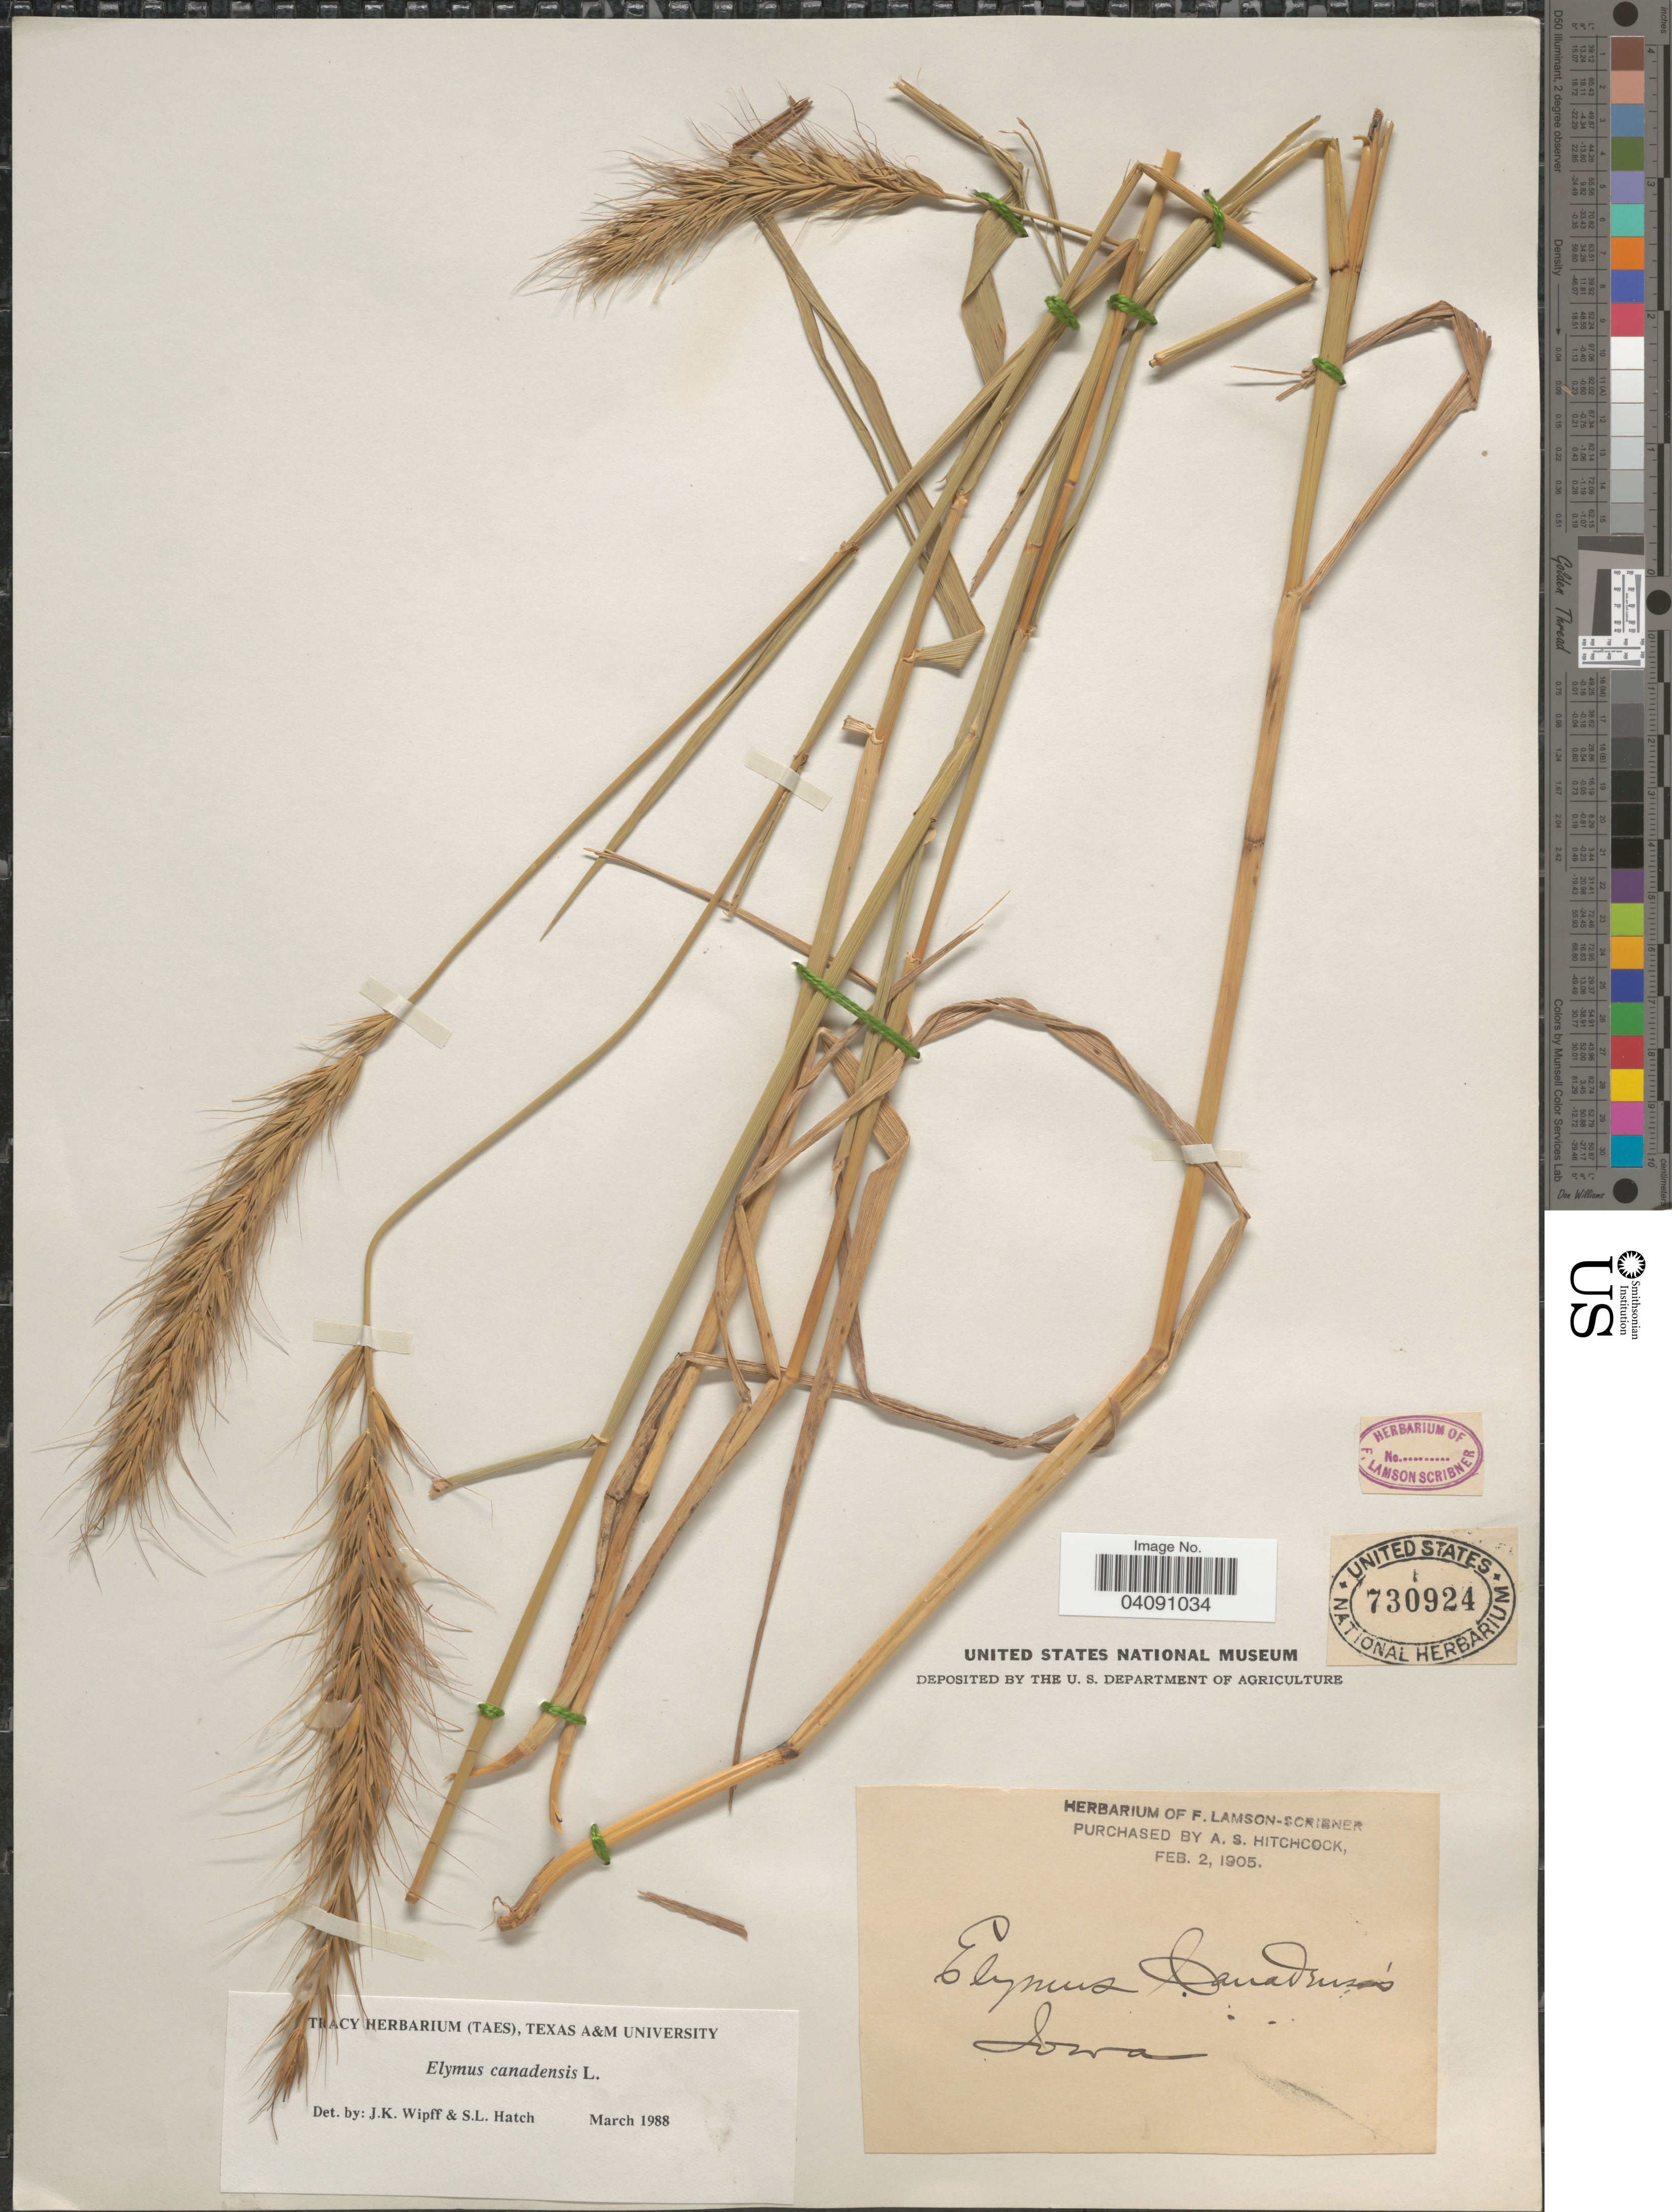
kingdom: Plantae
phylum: Tracheophyta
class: Liliopsida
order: Poales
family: Poaceae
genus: Elymus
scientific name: Elymus canadensis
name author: L.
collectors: ex herb. F. Lamson Scribner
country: United States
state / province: Iowa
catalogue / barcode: US 730924